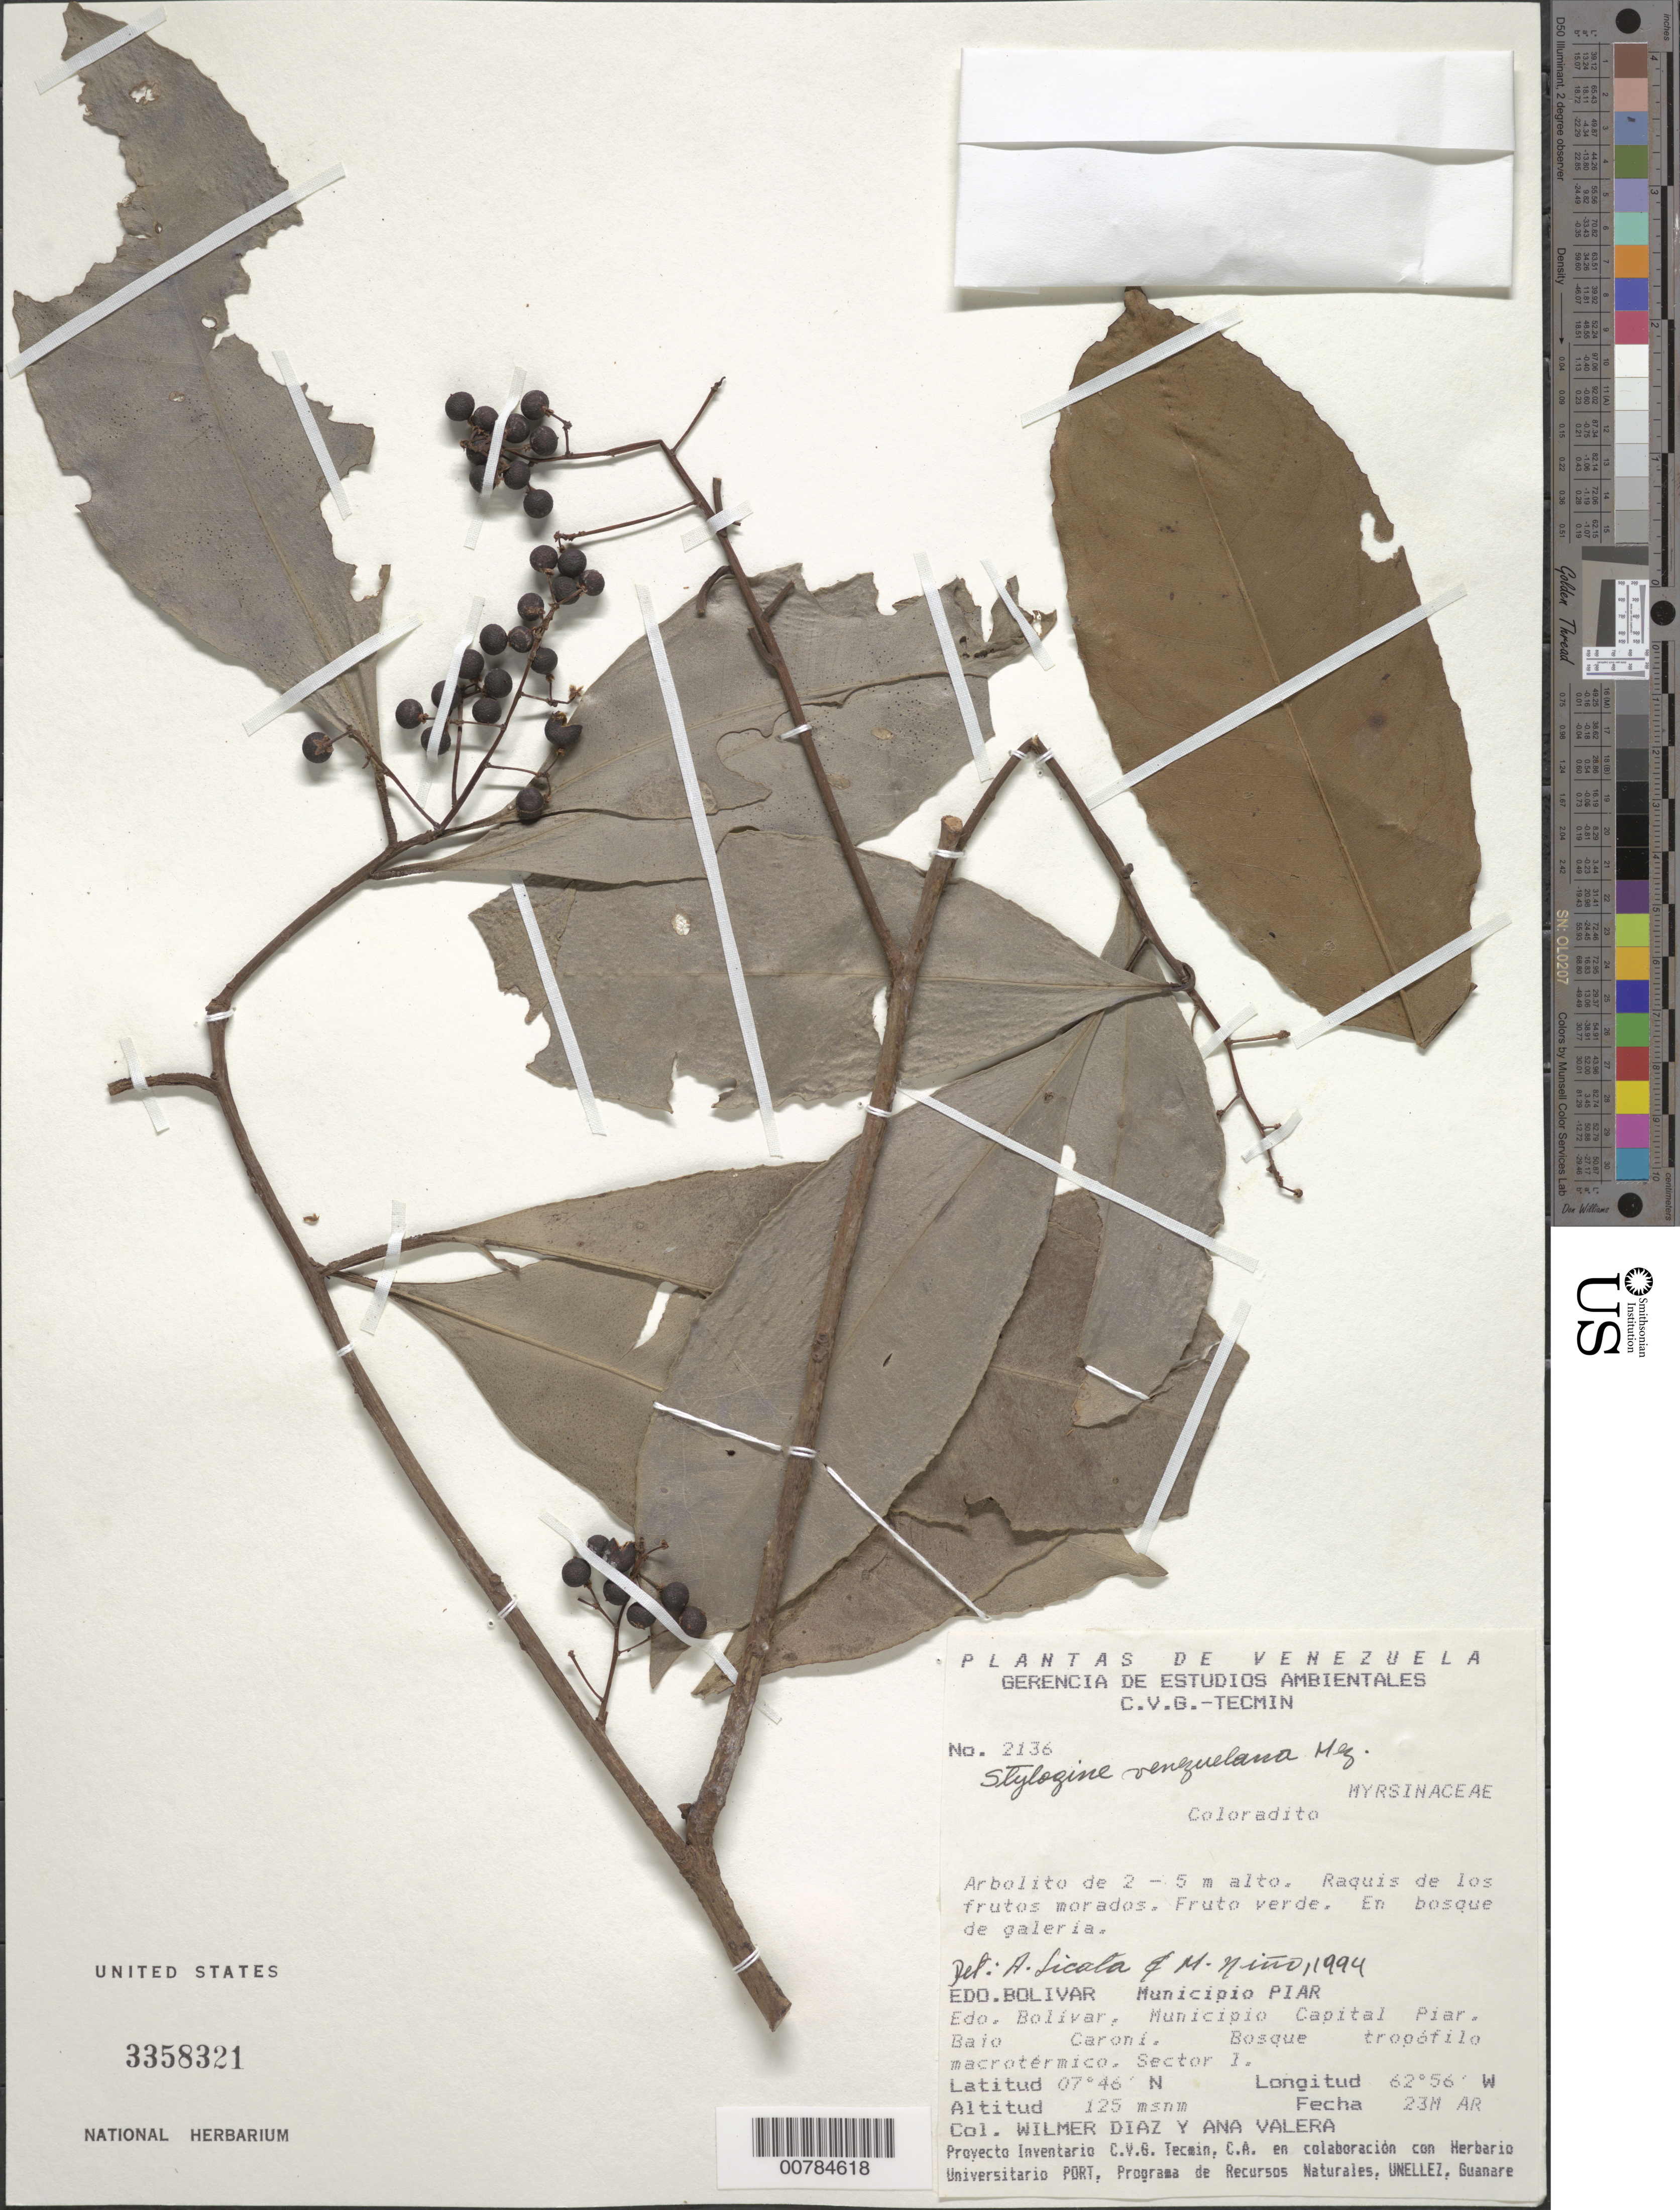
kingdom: Plantae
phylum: Tracheophyta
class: Magnoliopsida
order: Ericales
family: Primulaceae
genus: Stylogyne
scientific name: Stylogyne venezuelana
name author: Mez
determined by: Licata, A.; Niño, S. M.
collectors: W. Díaz P. & A. Valera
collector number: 2136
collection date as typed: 23-Mar-94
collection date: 1994-03-23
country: Venezuela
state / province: Bolívar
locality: Mun. Piar, Mun. Capital Piar, Bajo Caroní, Sector I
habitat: Bosque tropófilo macrotérmico; en bosque de galería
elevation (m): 125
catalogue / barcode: US 3358321